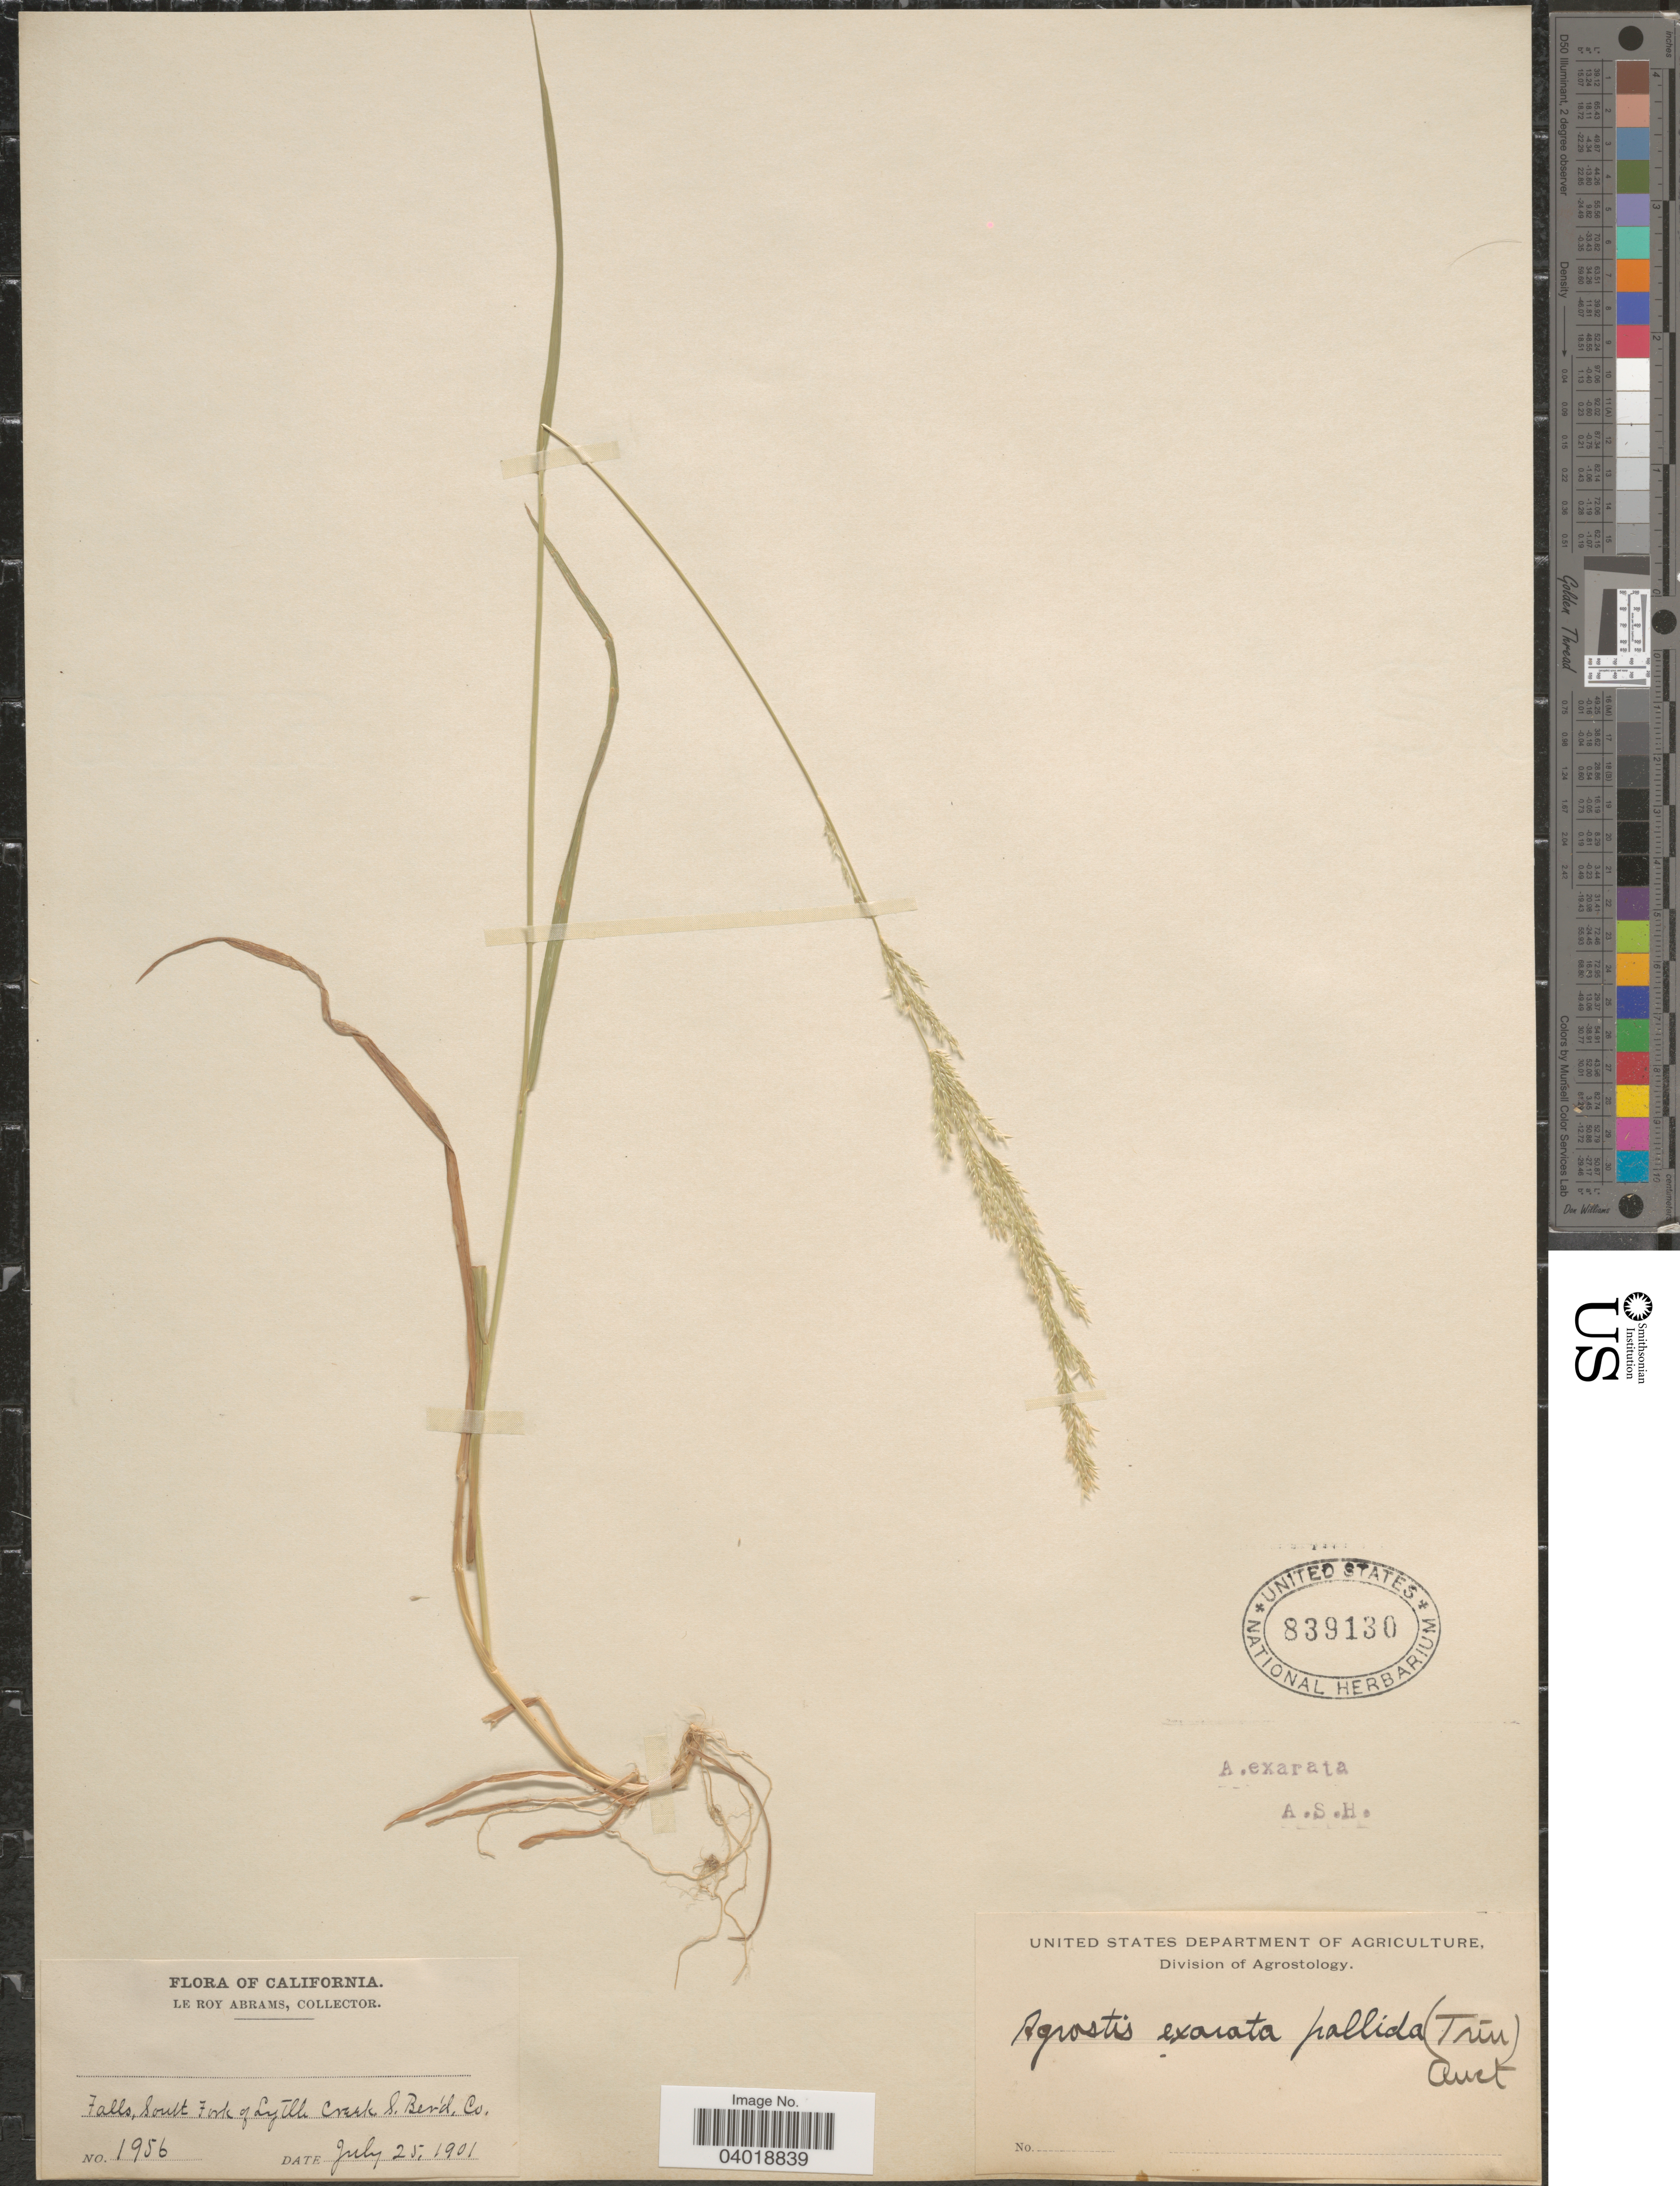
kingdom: Plantae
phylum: Tracheophyta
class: Liliopsida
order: Poales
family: Poaceae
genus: Agrostis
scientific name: Agrostis exarata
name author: Trin.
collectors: L. Abrams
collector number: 1956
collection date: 1901-07-25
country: United States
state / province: California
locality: Falls, South Fork of Lytle Creek, S. Ber'd. Co.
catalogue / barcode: US 839130